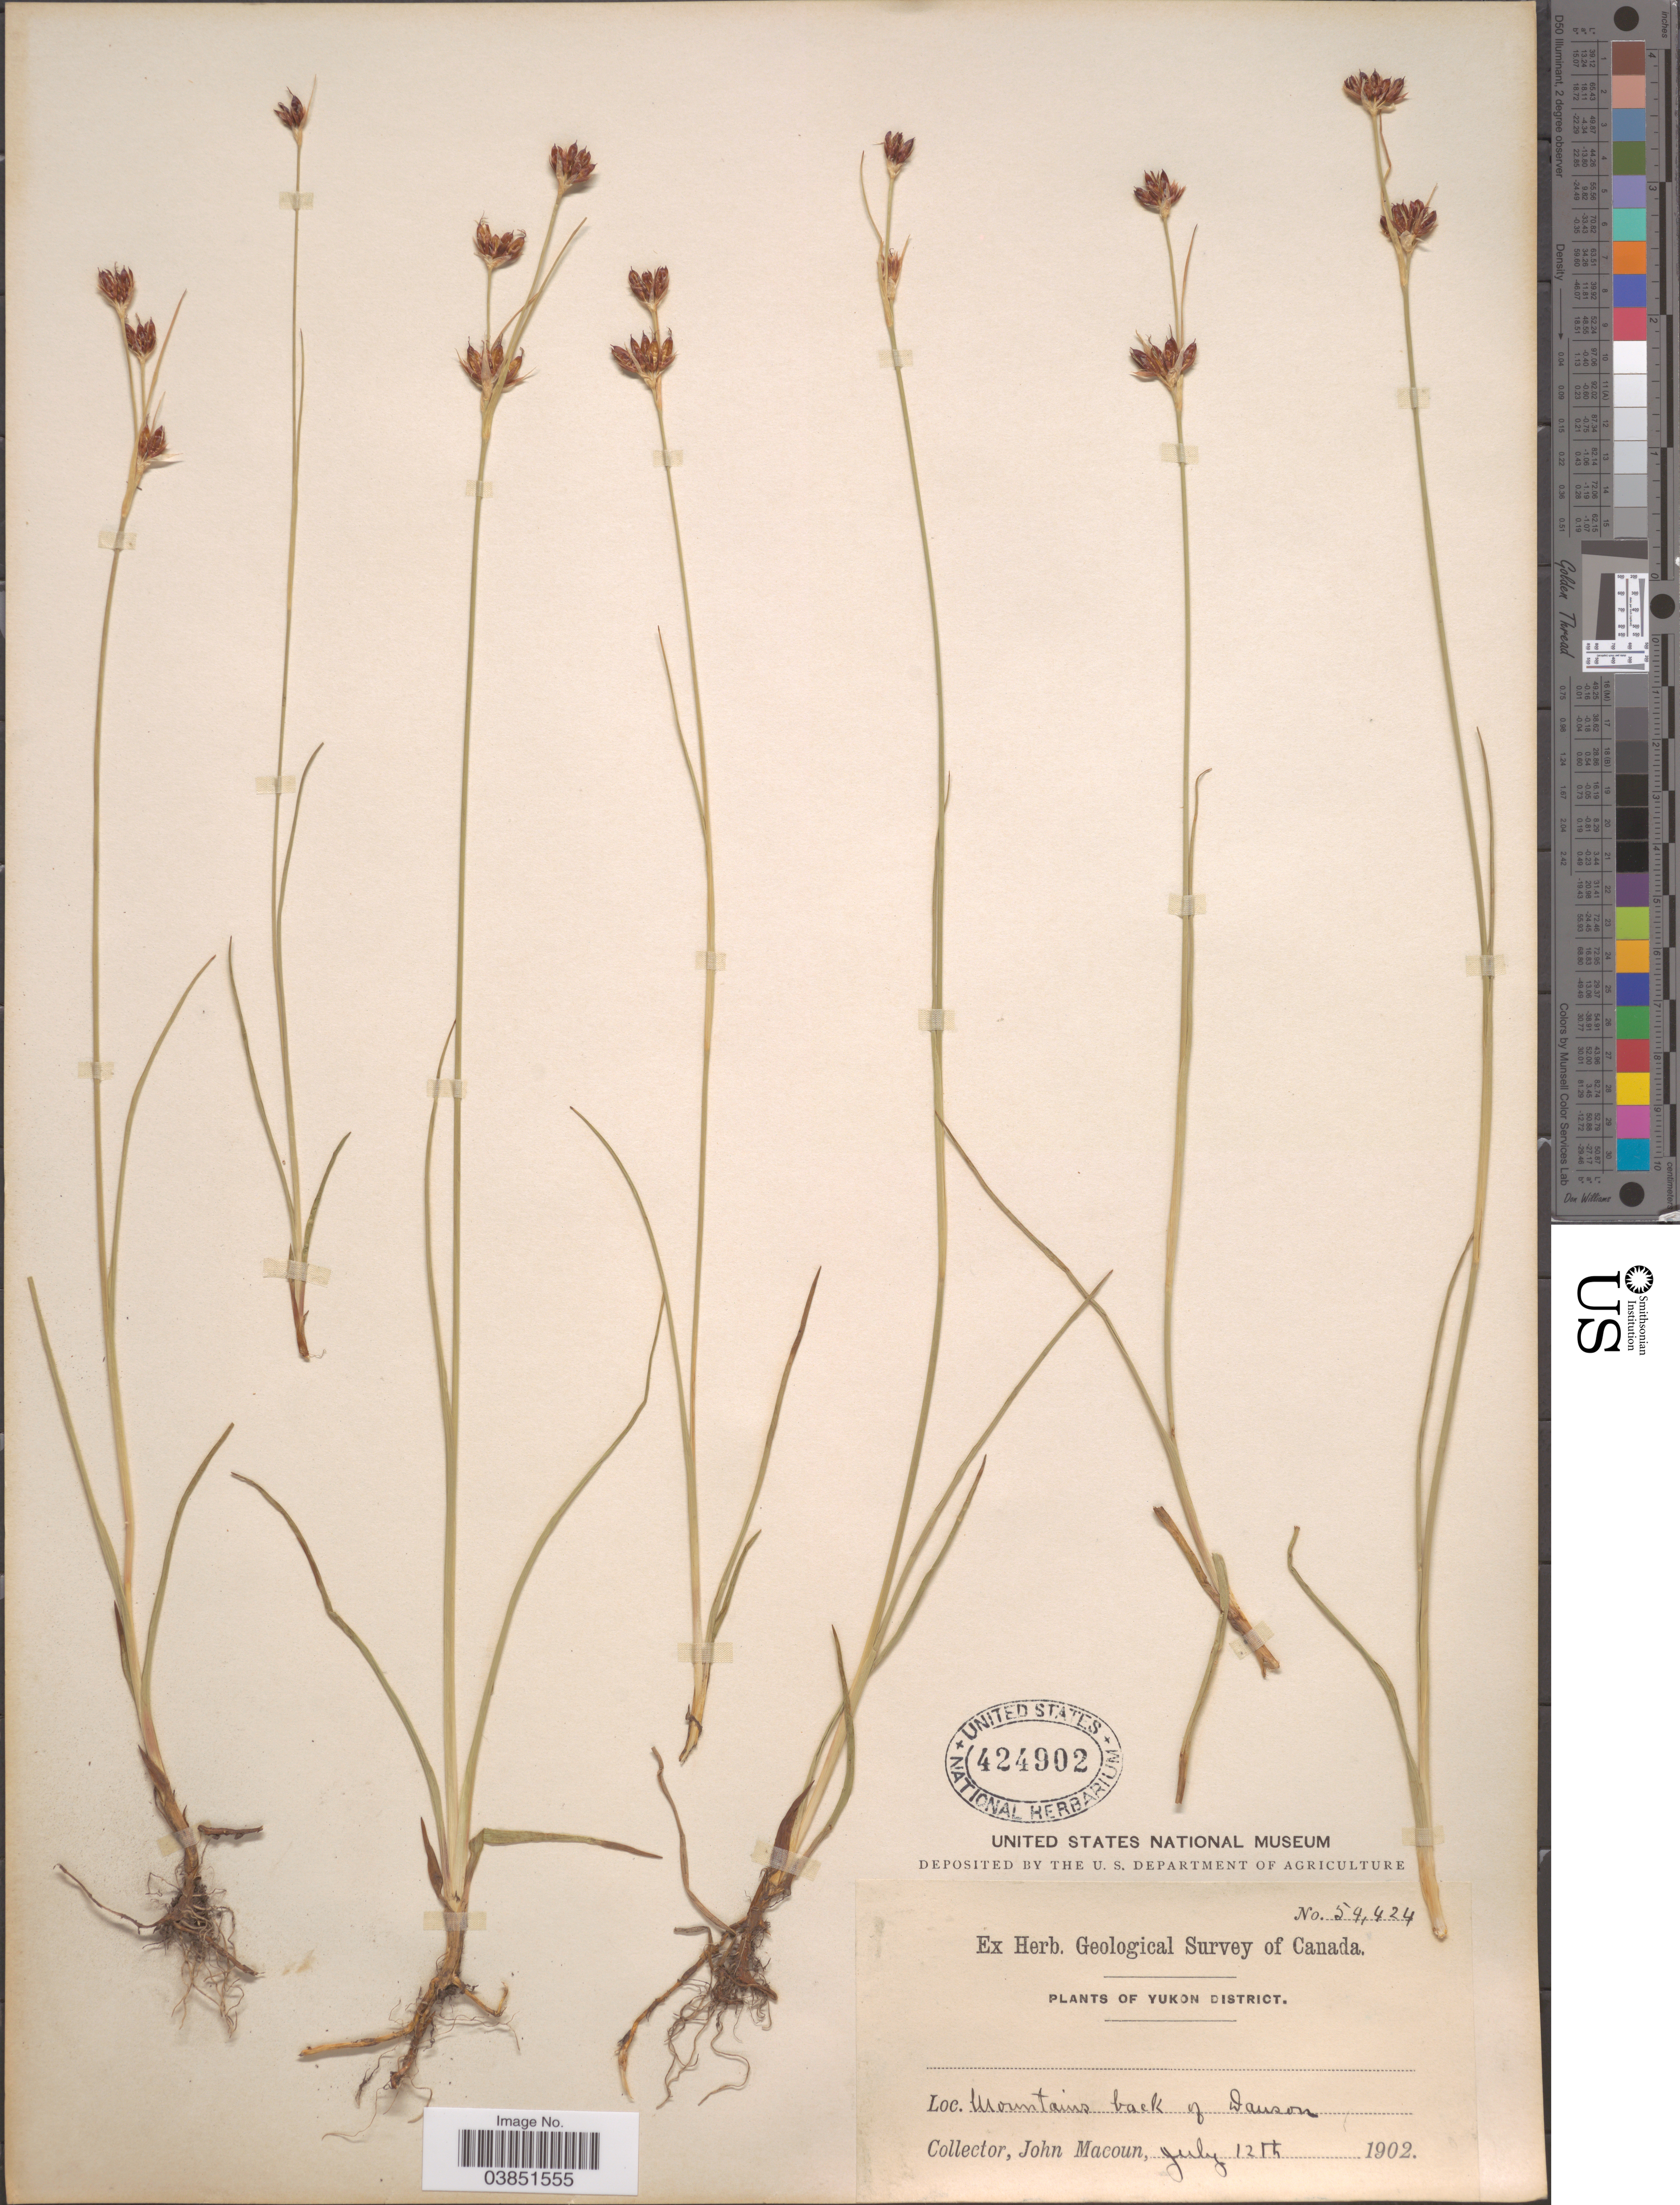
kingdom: Plantae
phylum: Tracheophyta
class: Liliopsida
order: Poales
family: Juncaceae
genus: Juncus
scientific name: Juncus castaneus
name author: Sm.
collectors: J. Macoun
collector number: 54424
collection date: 1902-07-21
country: Canada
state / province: Yukon Territory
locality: Yukon District. Mountains back of Dawson.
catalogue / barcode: US 424902